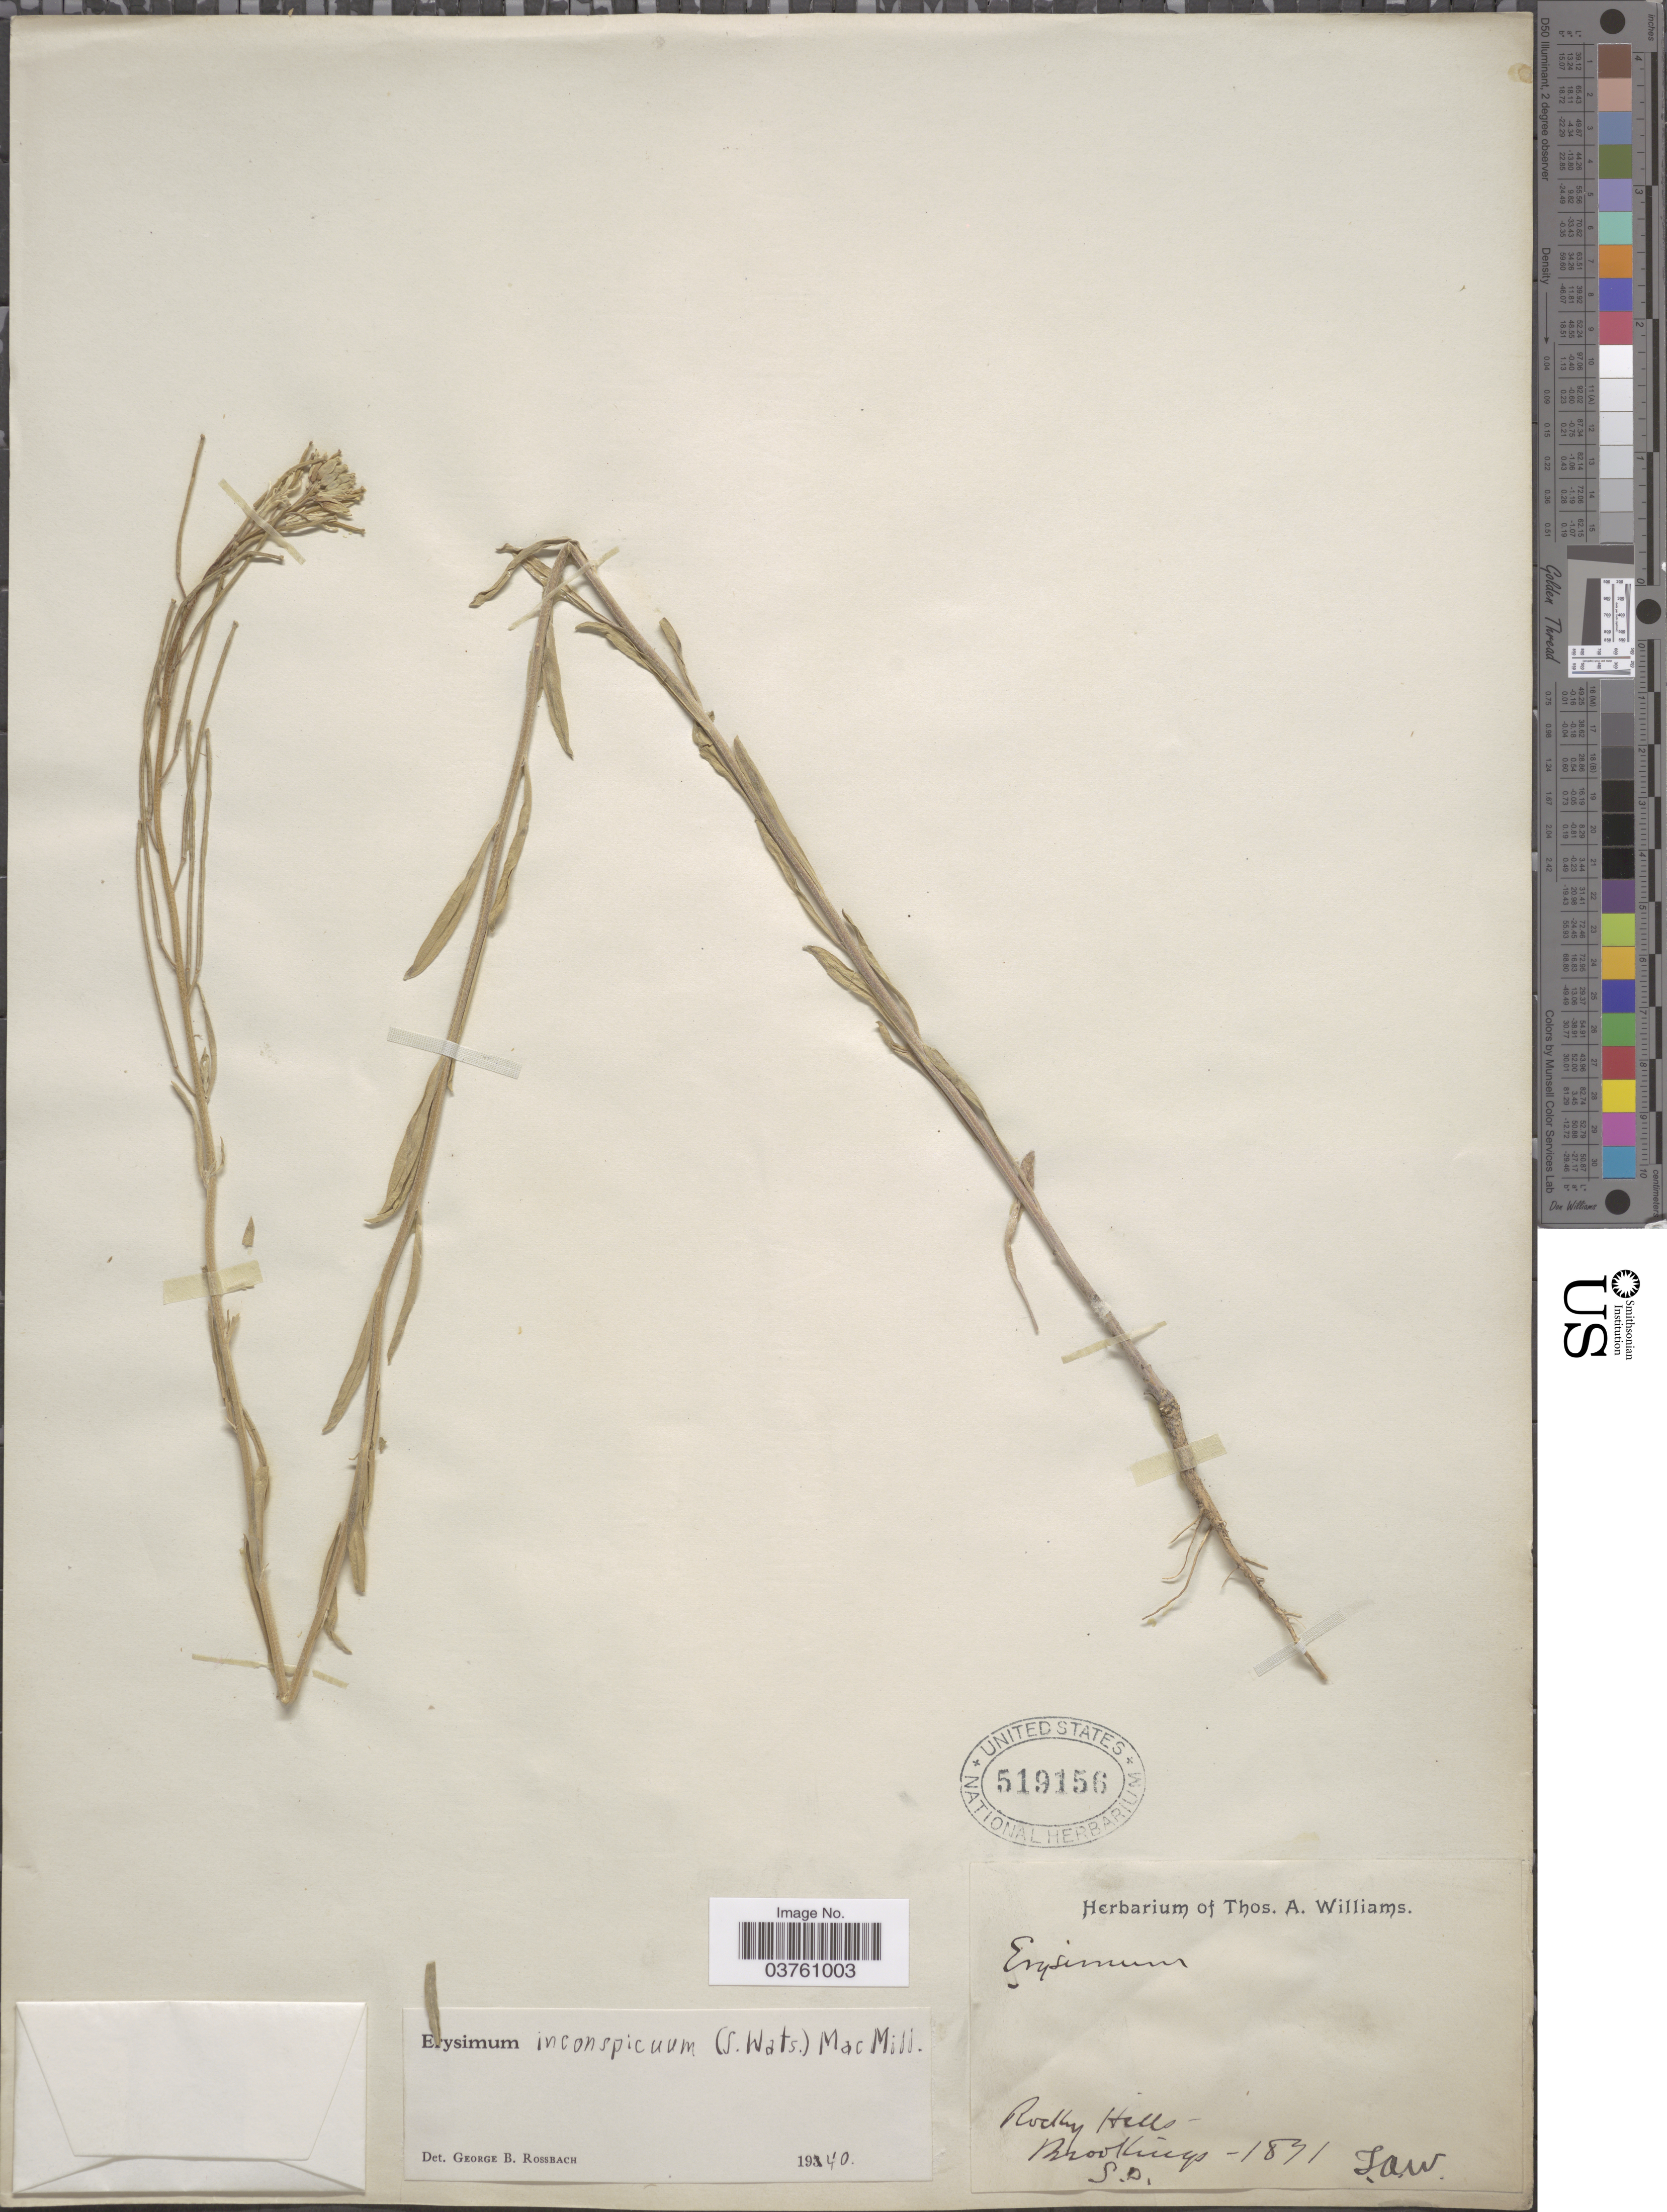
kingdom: Plantae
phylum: Tracheophyta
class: Magnoliopsida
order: Brassicales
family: Brassicaceae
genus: Erysimum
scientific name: Erysimum inconspicuum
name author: (S. Watson) MacMill.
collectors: T. A. Williams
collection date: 1831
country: United States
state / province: South Dakota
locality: Rocky Hills. Brookings.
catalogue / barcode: US 519156